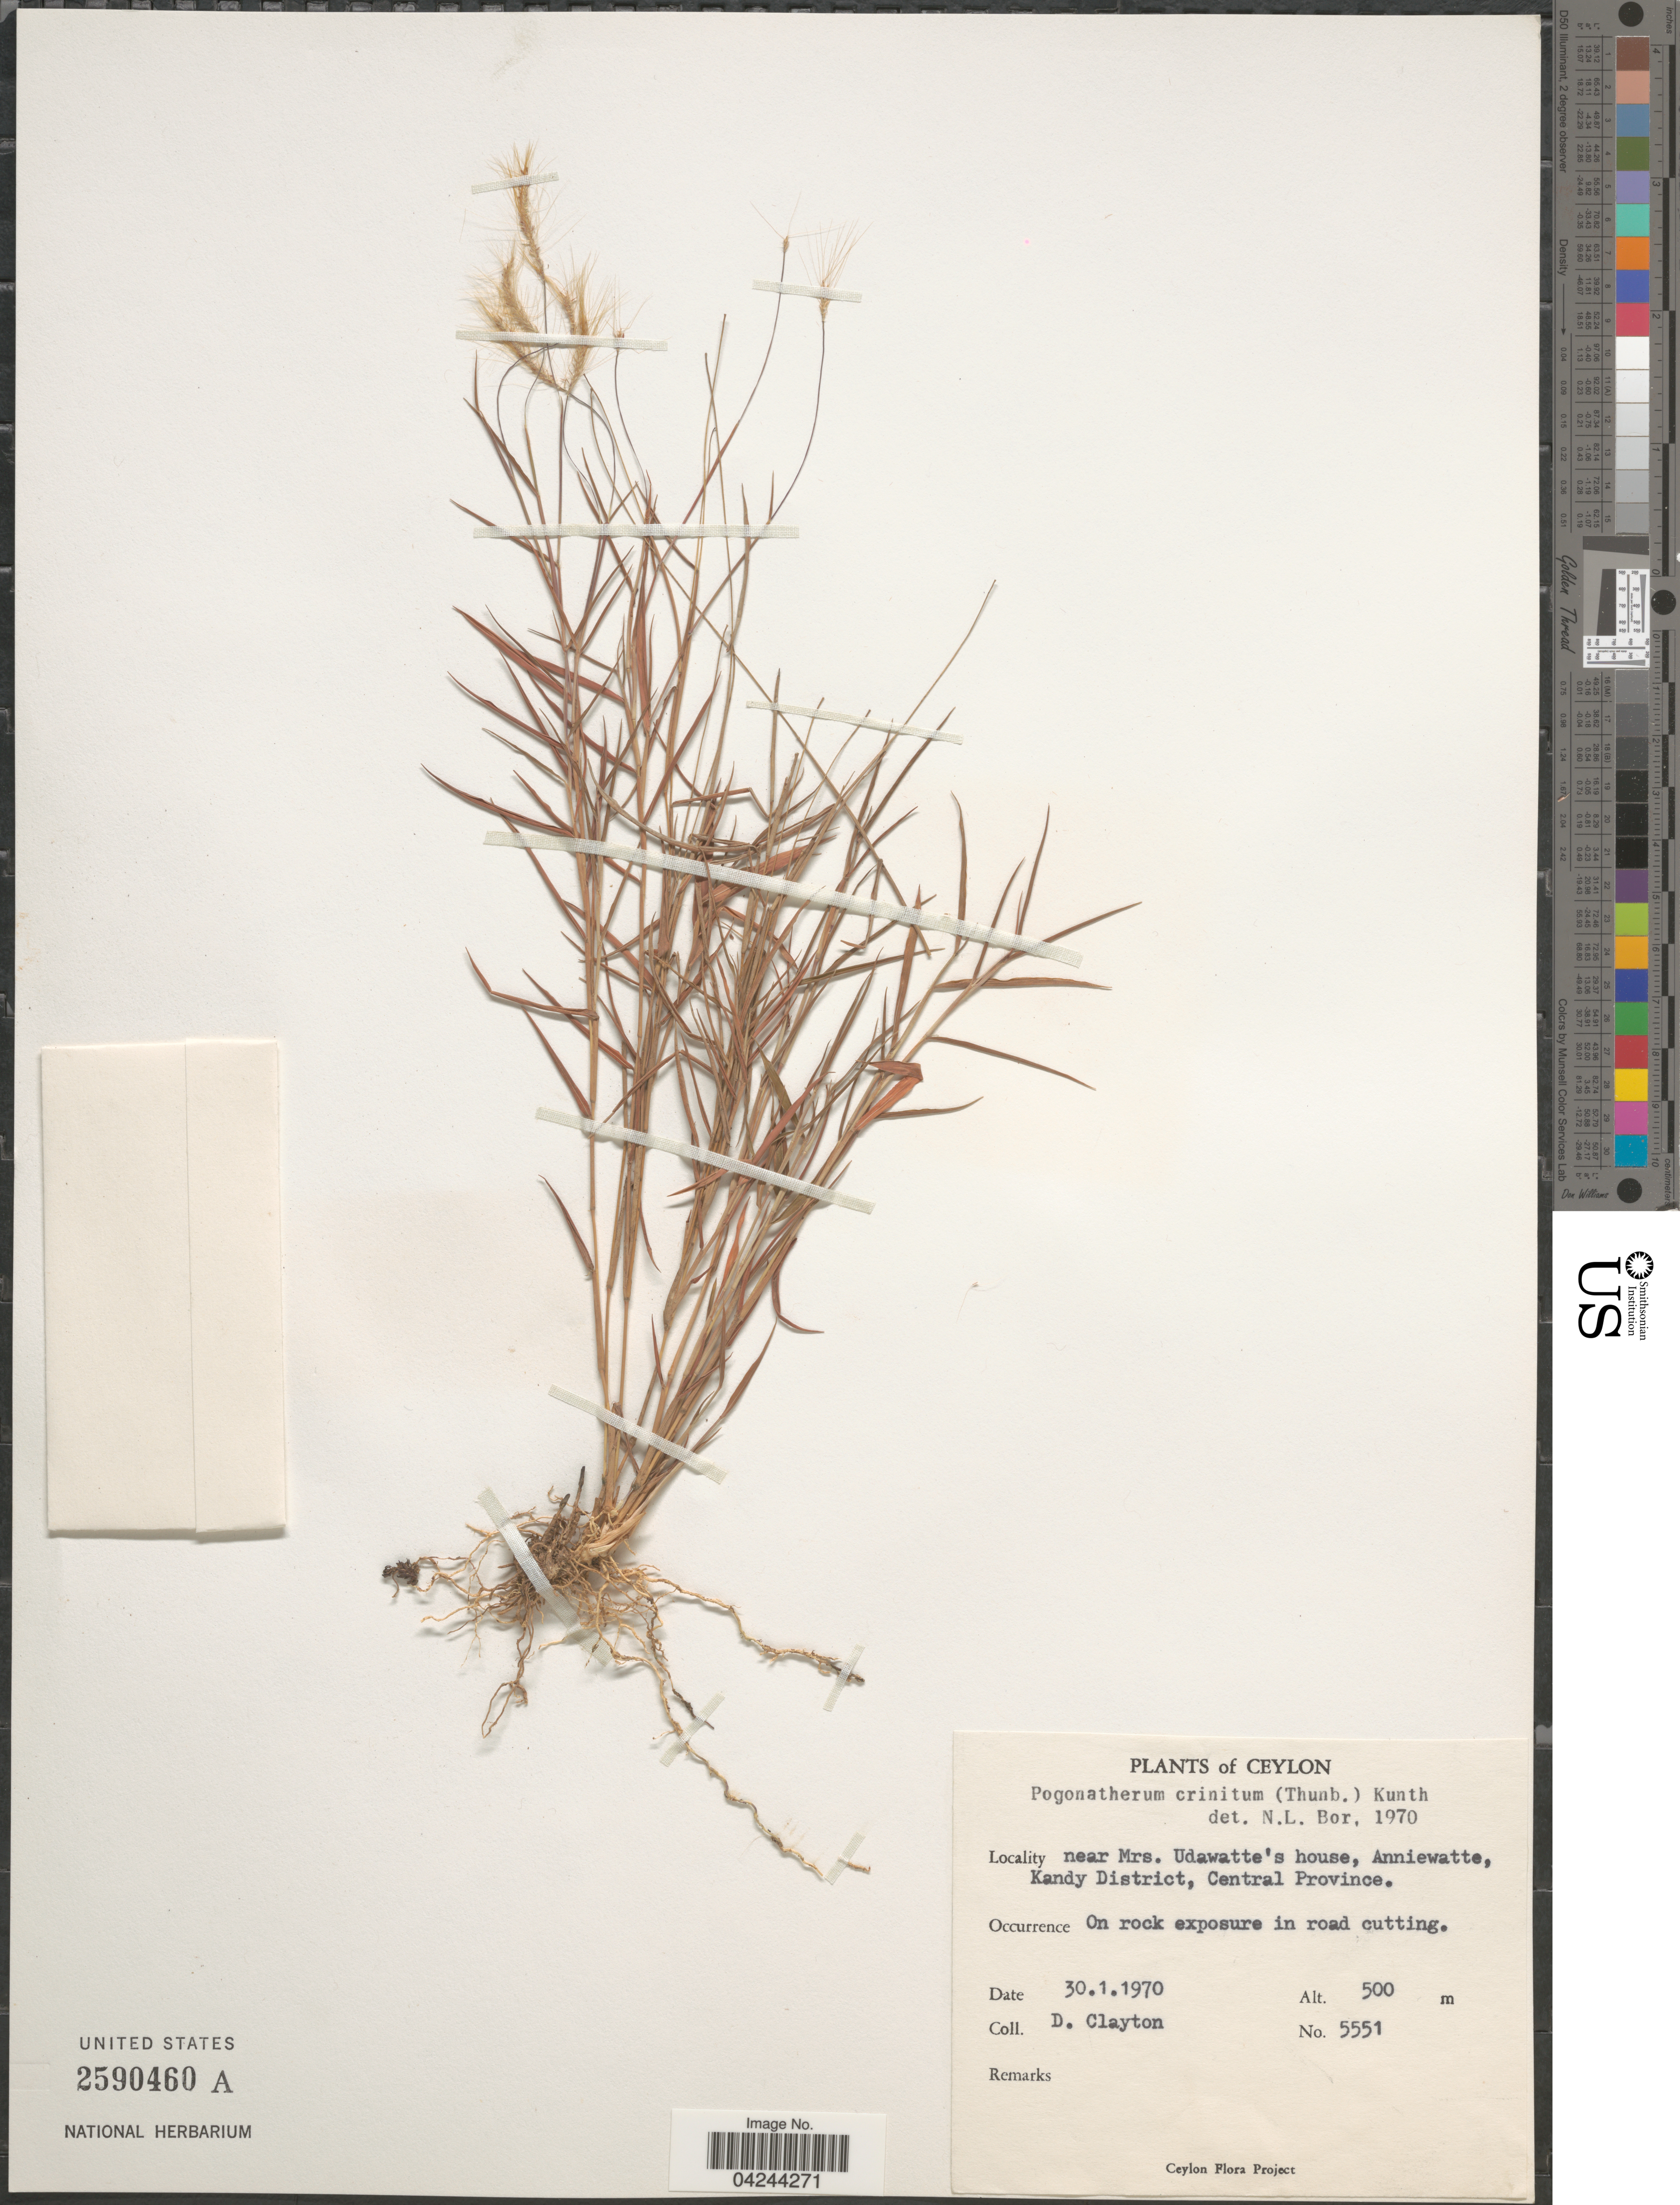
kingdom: Plantae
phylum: Tracheophyta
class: Liliopsida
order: Poales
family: Poaceae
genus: Pogonatherum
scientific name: Pogonatherum crinitum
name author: (Thunb.) Kunth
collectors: D. Clayton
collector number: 5551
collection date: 1970-01-30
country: Sri Lanka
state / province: Central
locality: Ceylon. Near Mrs. Udawatte's house, Anniewatte, Kandy District.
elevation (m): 500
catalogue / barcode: US 2590460A